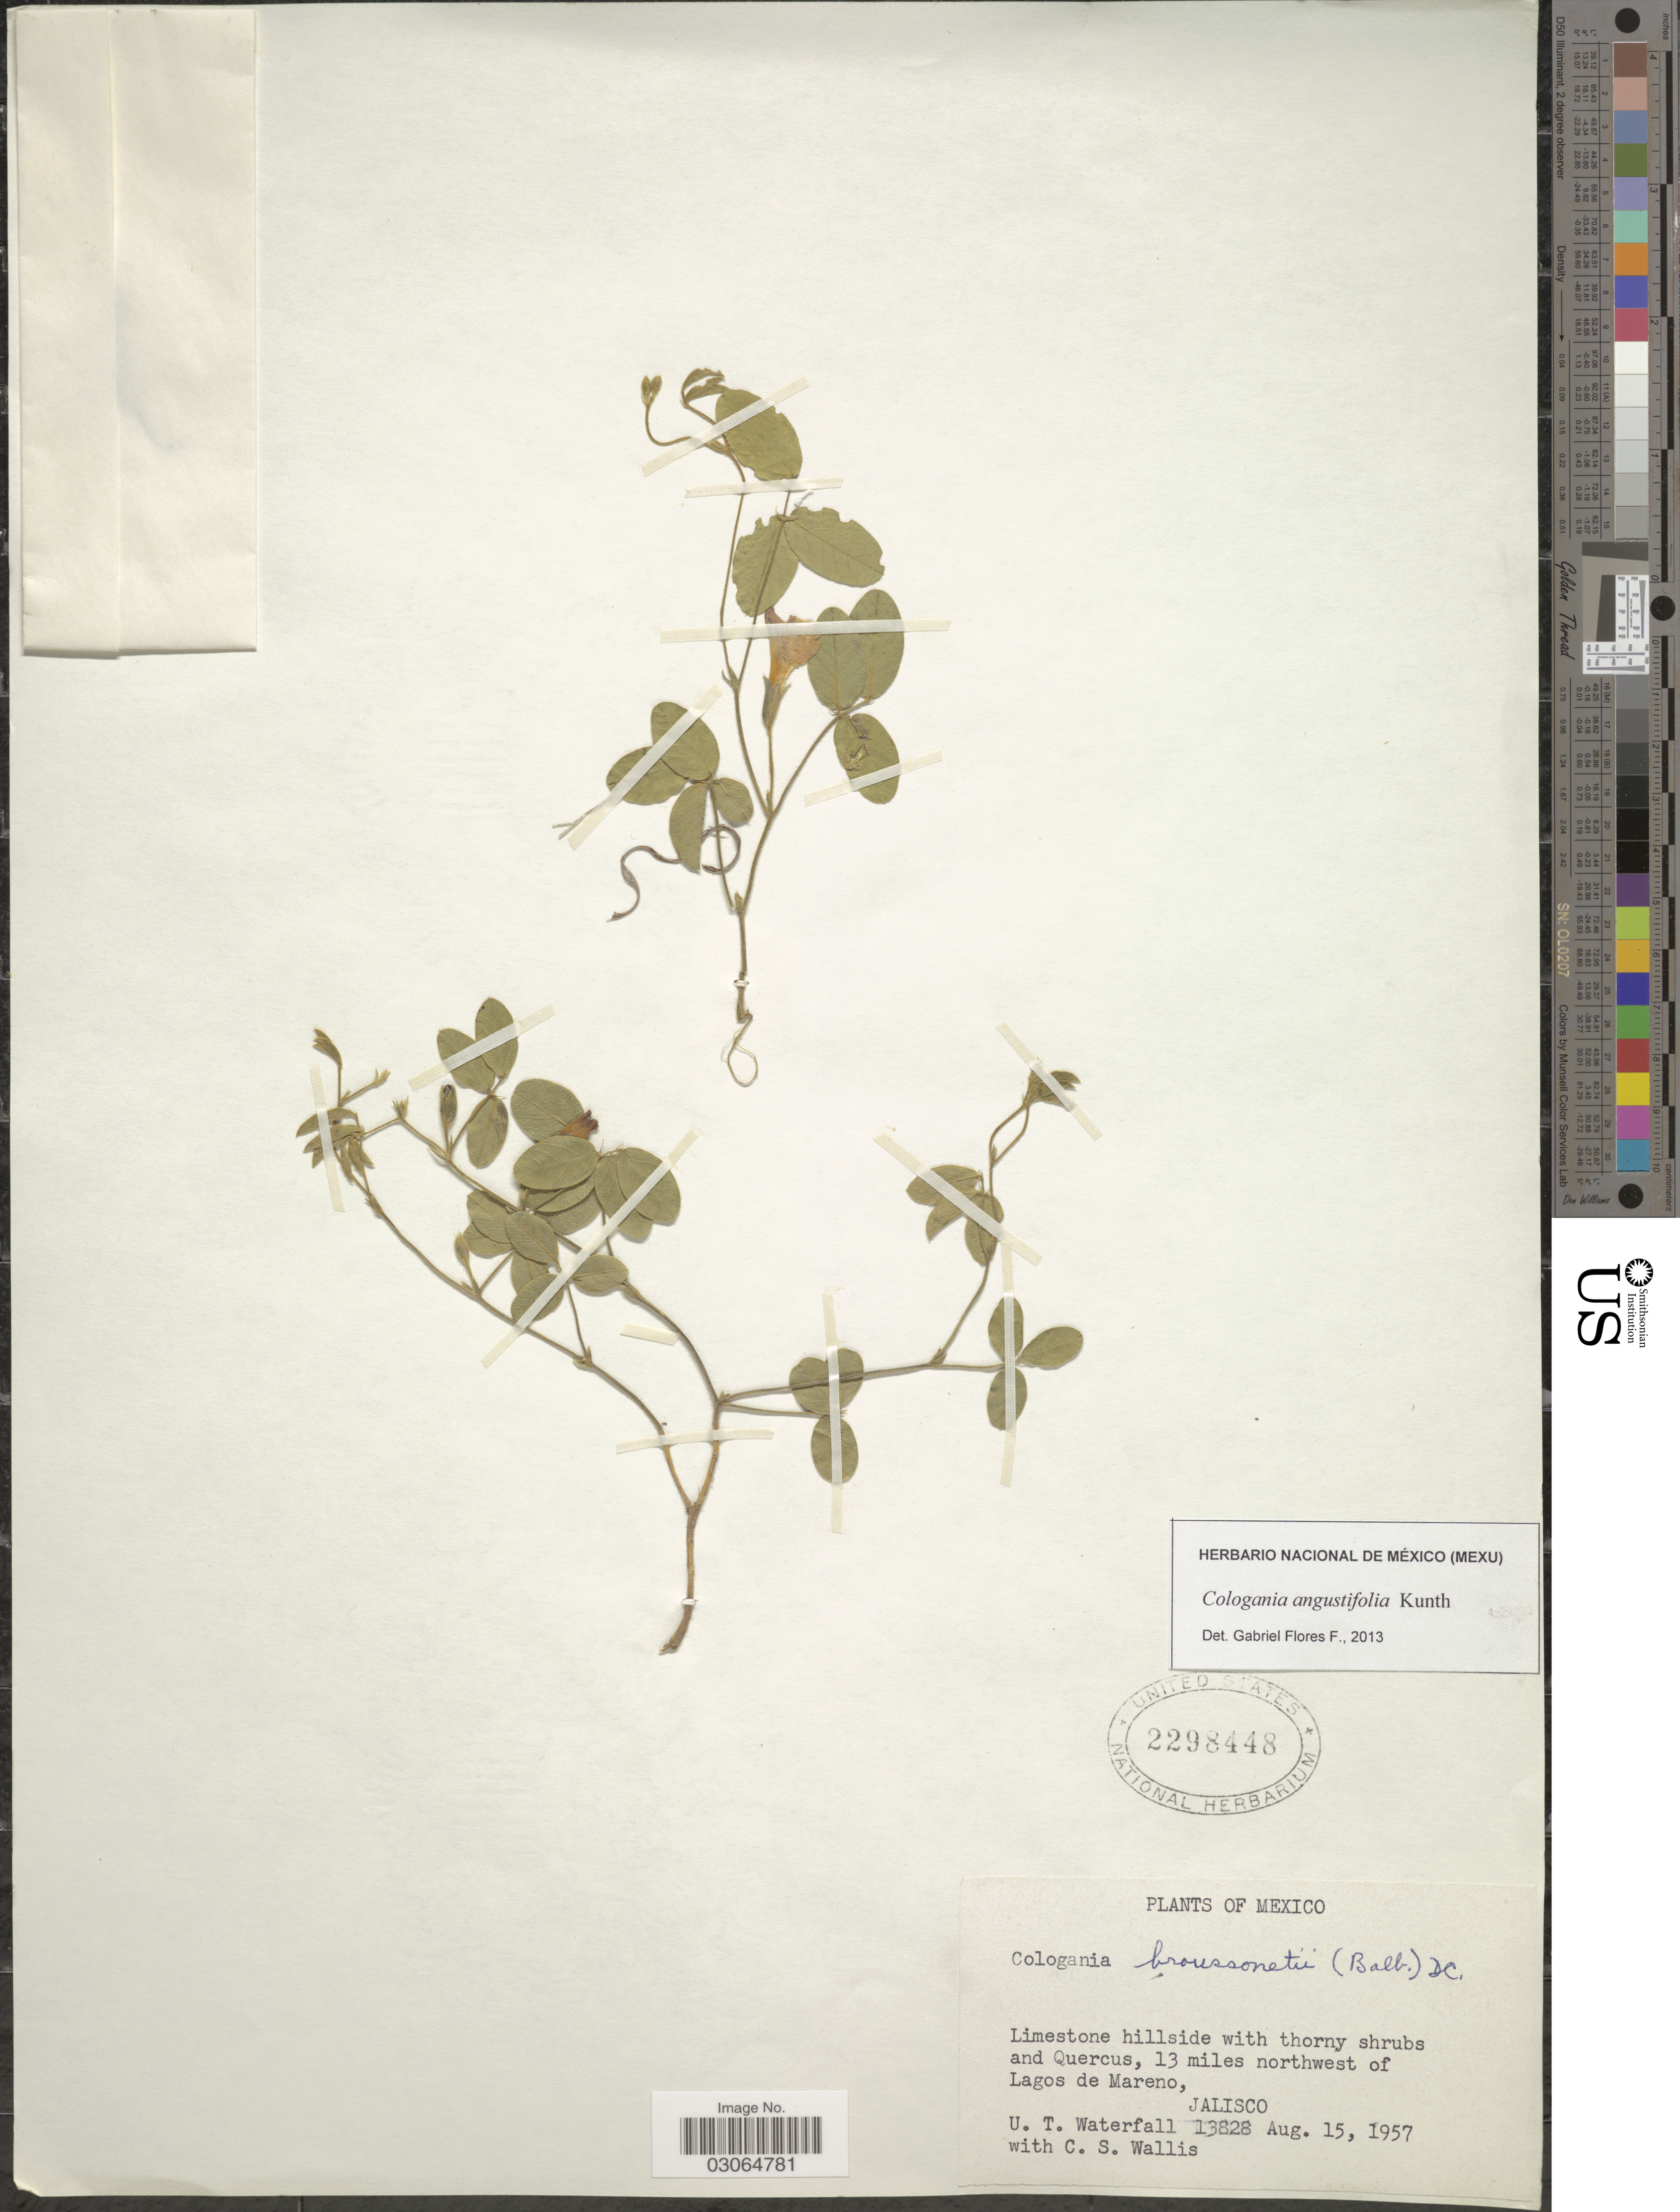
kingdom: Plantae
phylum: Tracheophyta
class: Magnoliopsida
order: Fabales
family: Fabaceae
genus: Cologania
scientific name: Cologania angustifolia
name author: Kunth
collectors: U. T. Waterfall & C. S. Wallis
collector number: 13828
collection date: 1957-08-15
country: Mexico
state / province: Jalisco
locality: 13 miles northwest of Lagos de Mareno.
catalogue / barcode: US 2298448